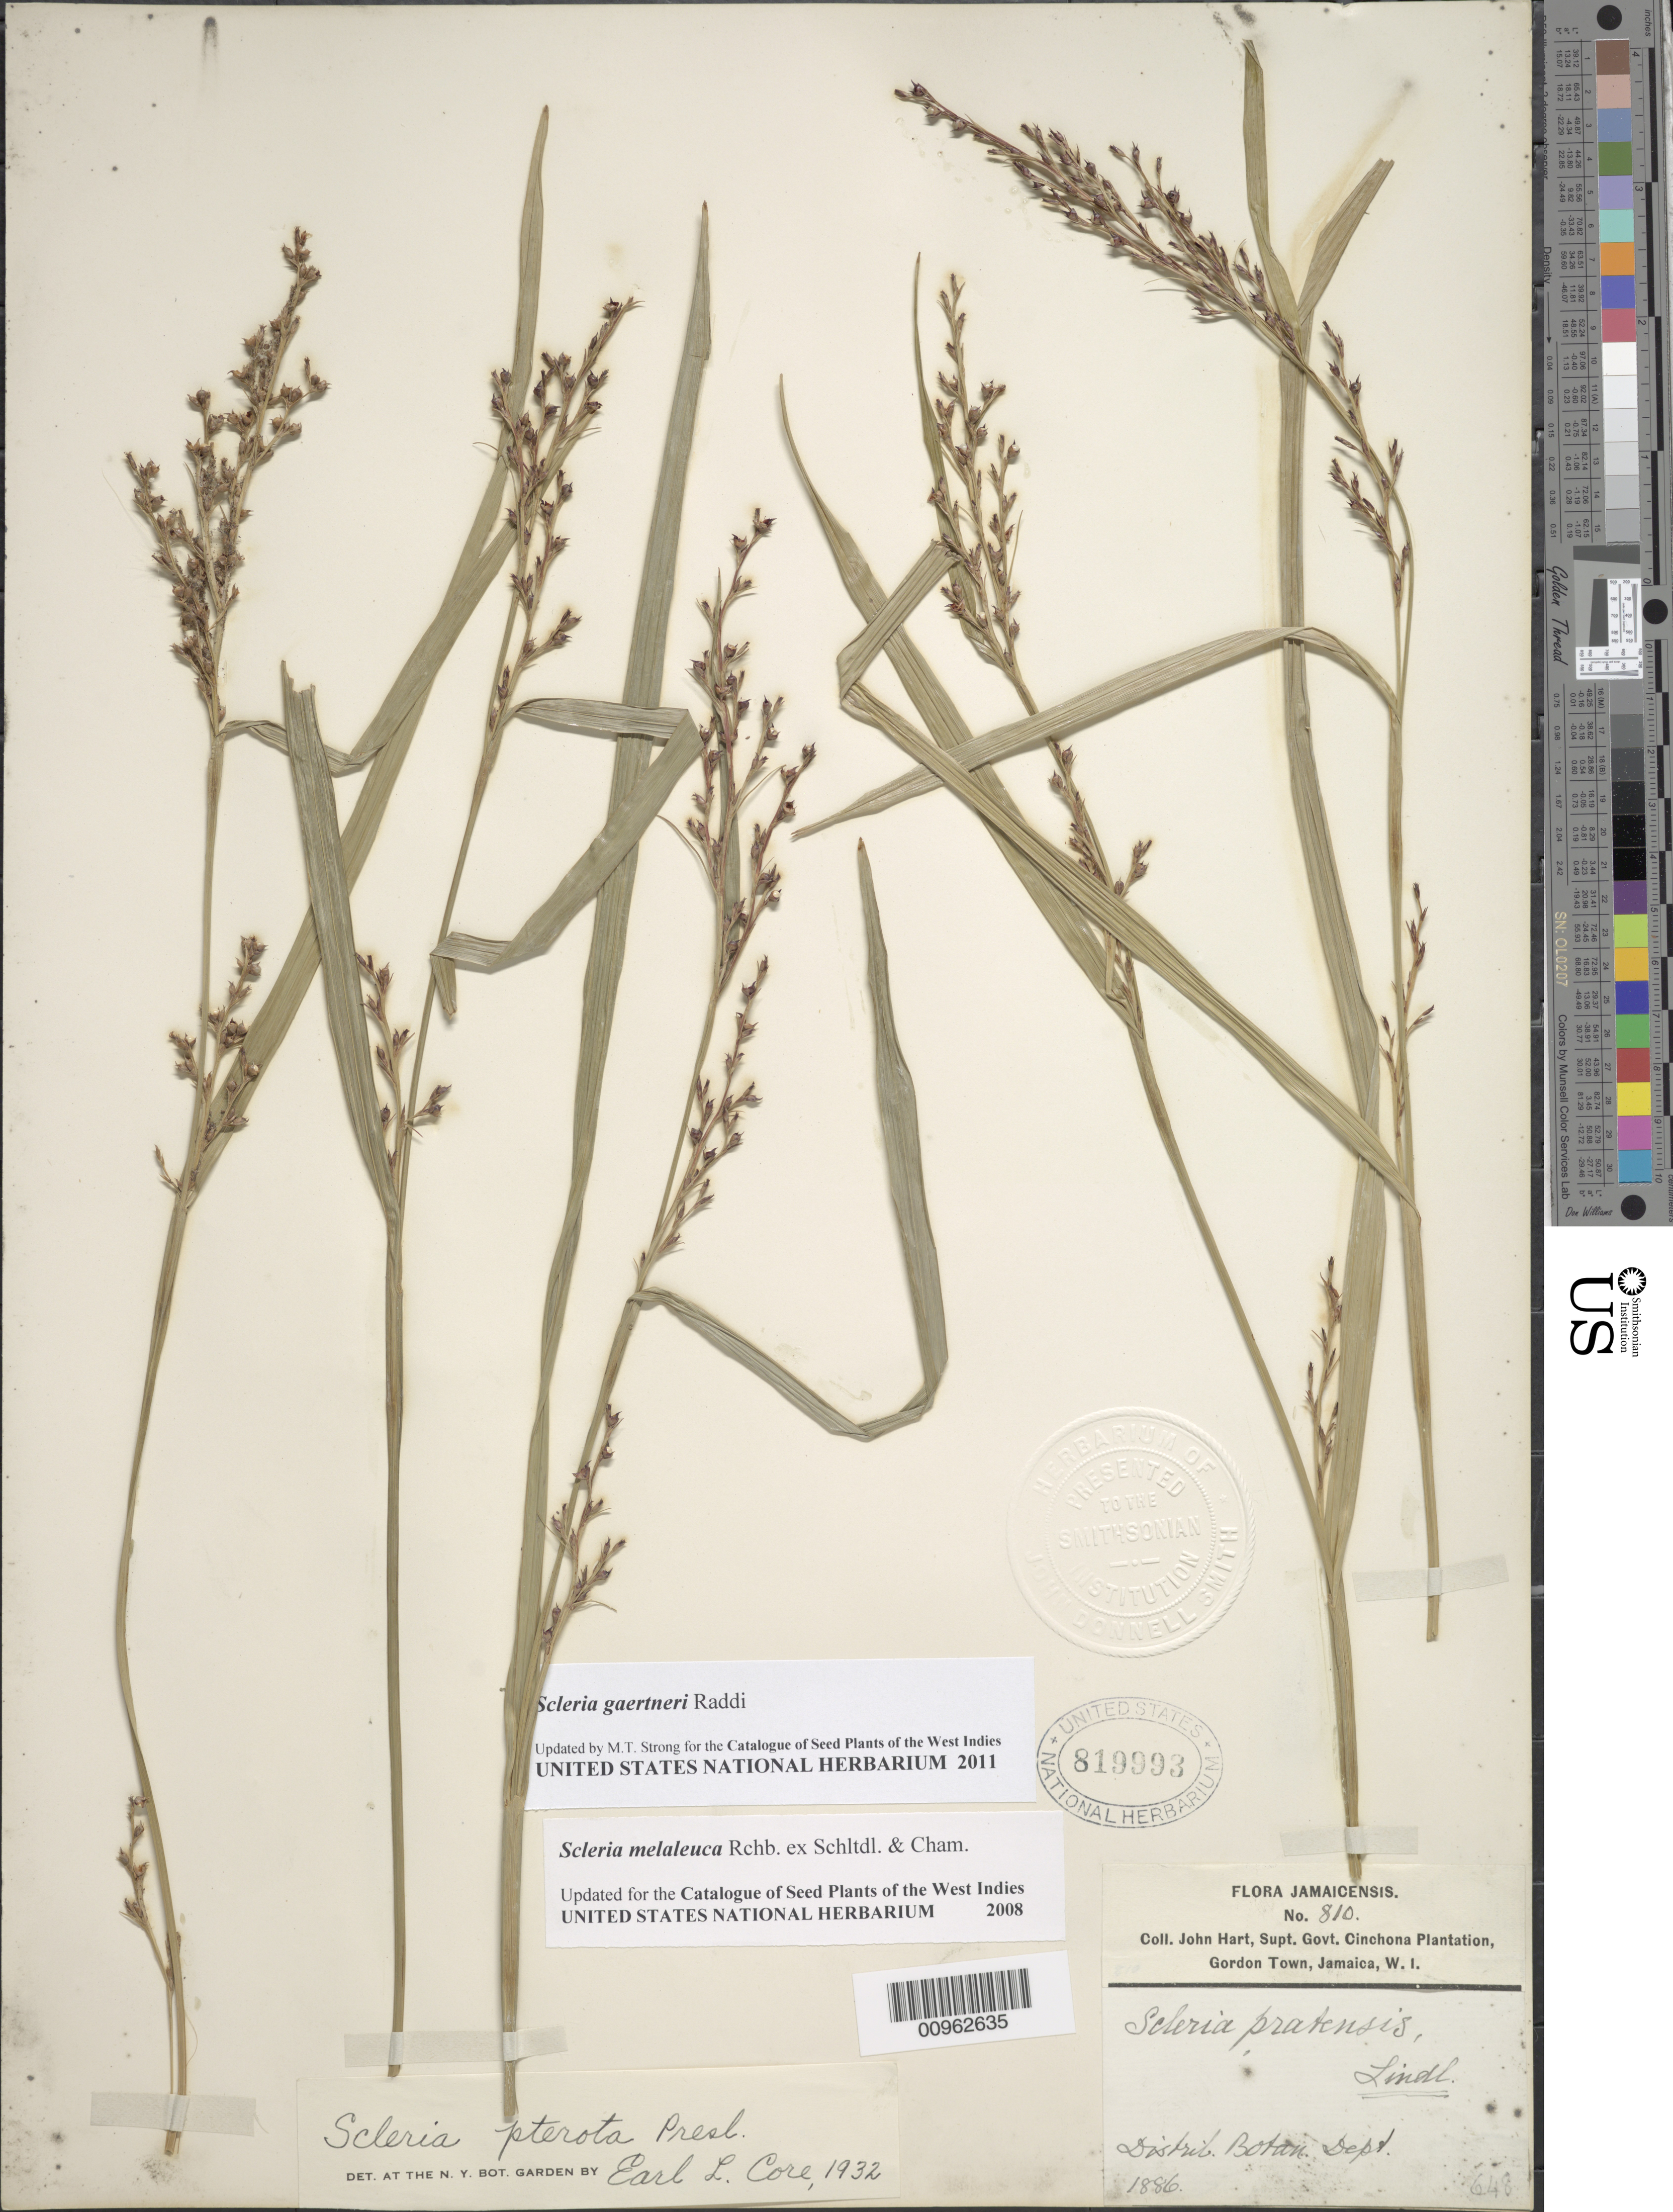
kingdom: Plantae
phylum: Tracheophyta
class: Liliopsida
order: Poales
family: Cyperaceae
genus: Scleria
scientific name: Scleria gaertneri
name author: Raddi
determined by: Strong, M. T., (US), Smithsonian Institution - National Museum of Natural History (UNITED STATES)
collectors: J. Hart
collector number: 810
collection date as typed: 1886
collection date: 1886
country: Jamaica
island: Jamaica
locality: Gordon Town, Supt. Govt. Cinchona Plantation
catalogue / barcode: US 819993